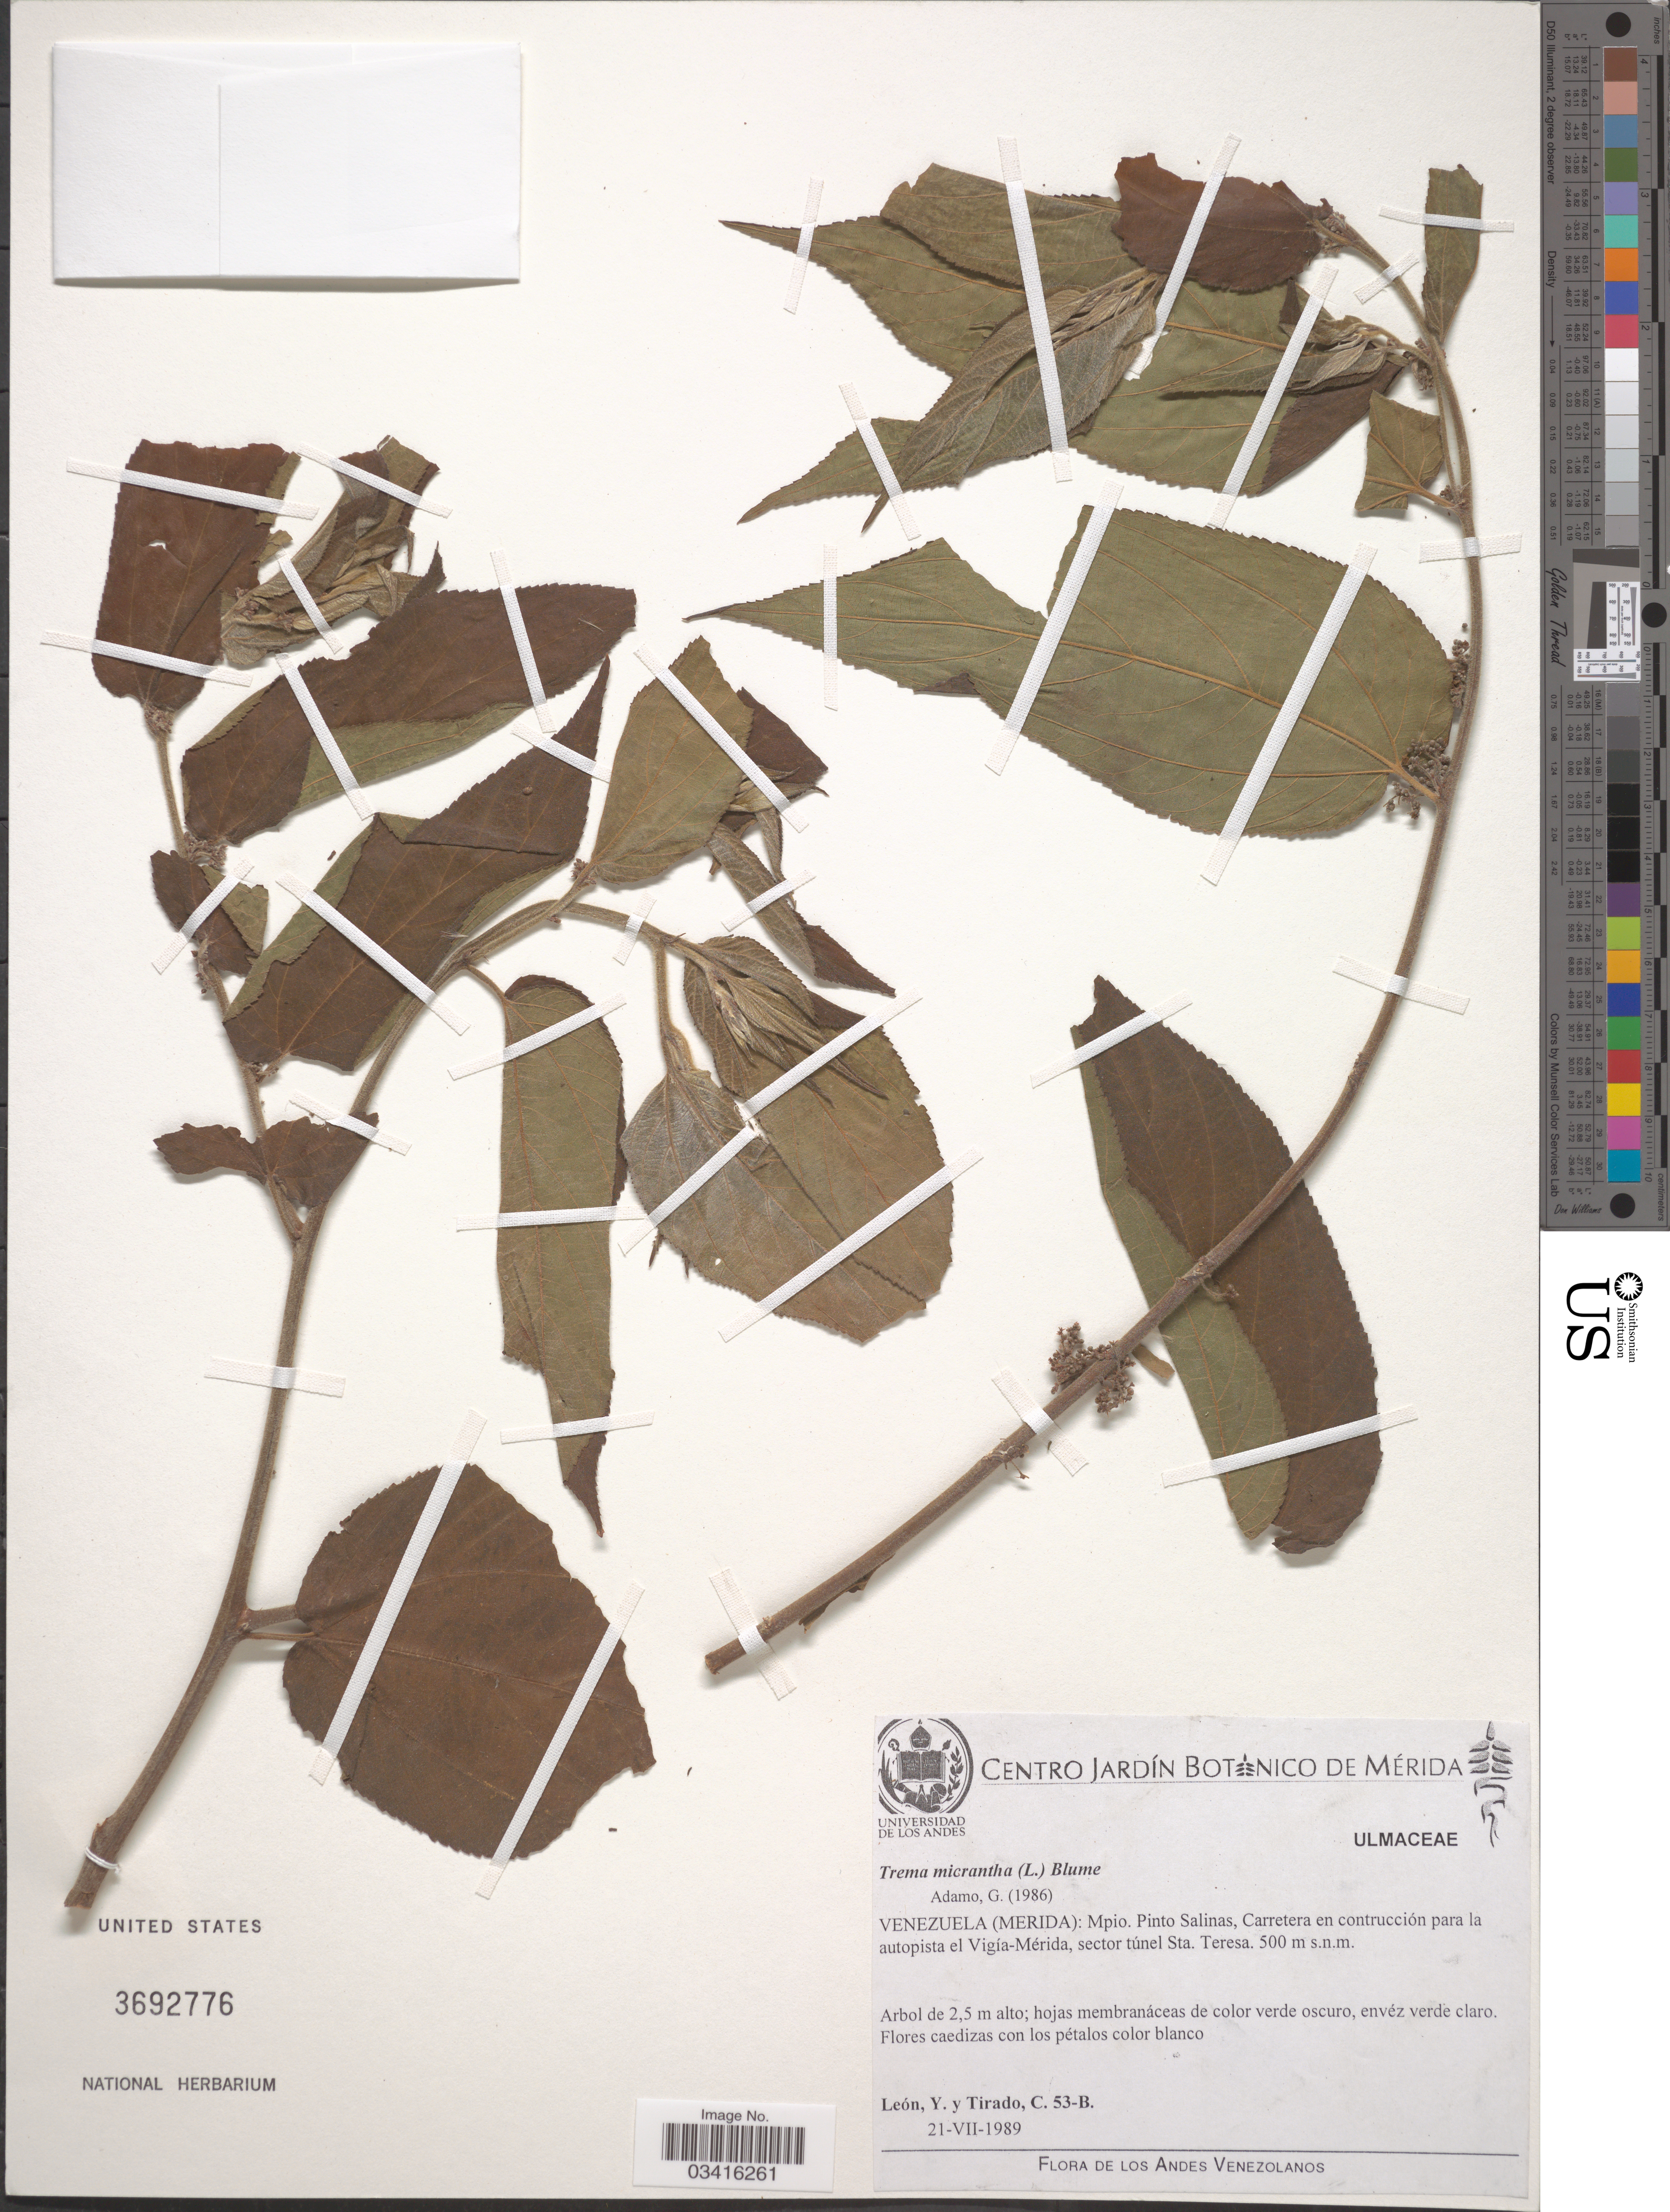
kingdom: Plantae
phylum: Tracheophyta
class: Magnoliopsida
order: Rosales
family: Cannabaceae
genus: Trema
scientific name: Trema micranthum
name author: (L.) Blume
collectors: Y. León & C. Tirado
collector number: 53-B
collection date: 1989-07-21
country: Venezuela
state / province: Mérida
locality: Mpio. Pinto Salinas, Carretera en contrucción para la autopista el Vigía-Mérida, sector túnel Sta. Teresa.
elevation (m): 500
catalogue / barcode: US 3692776